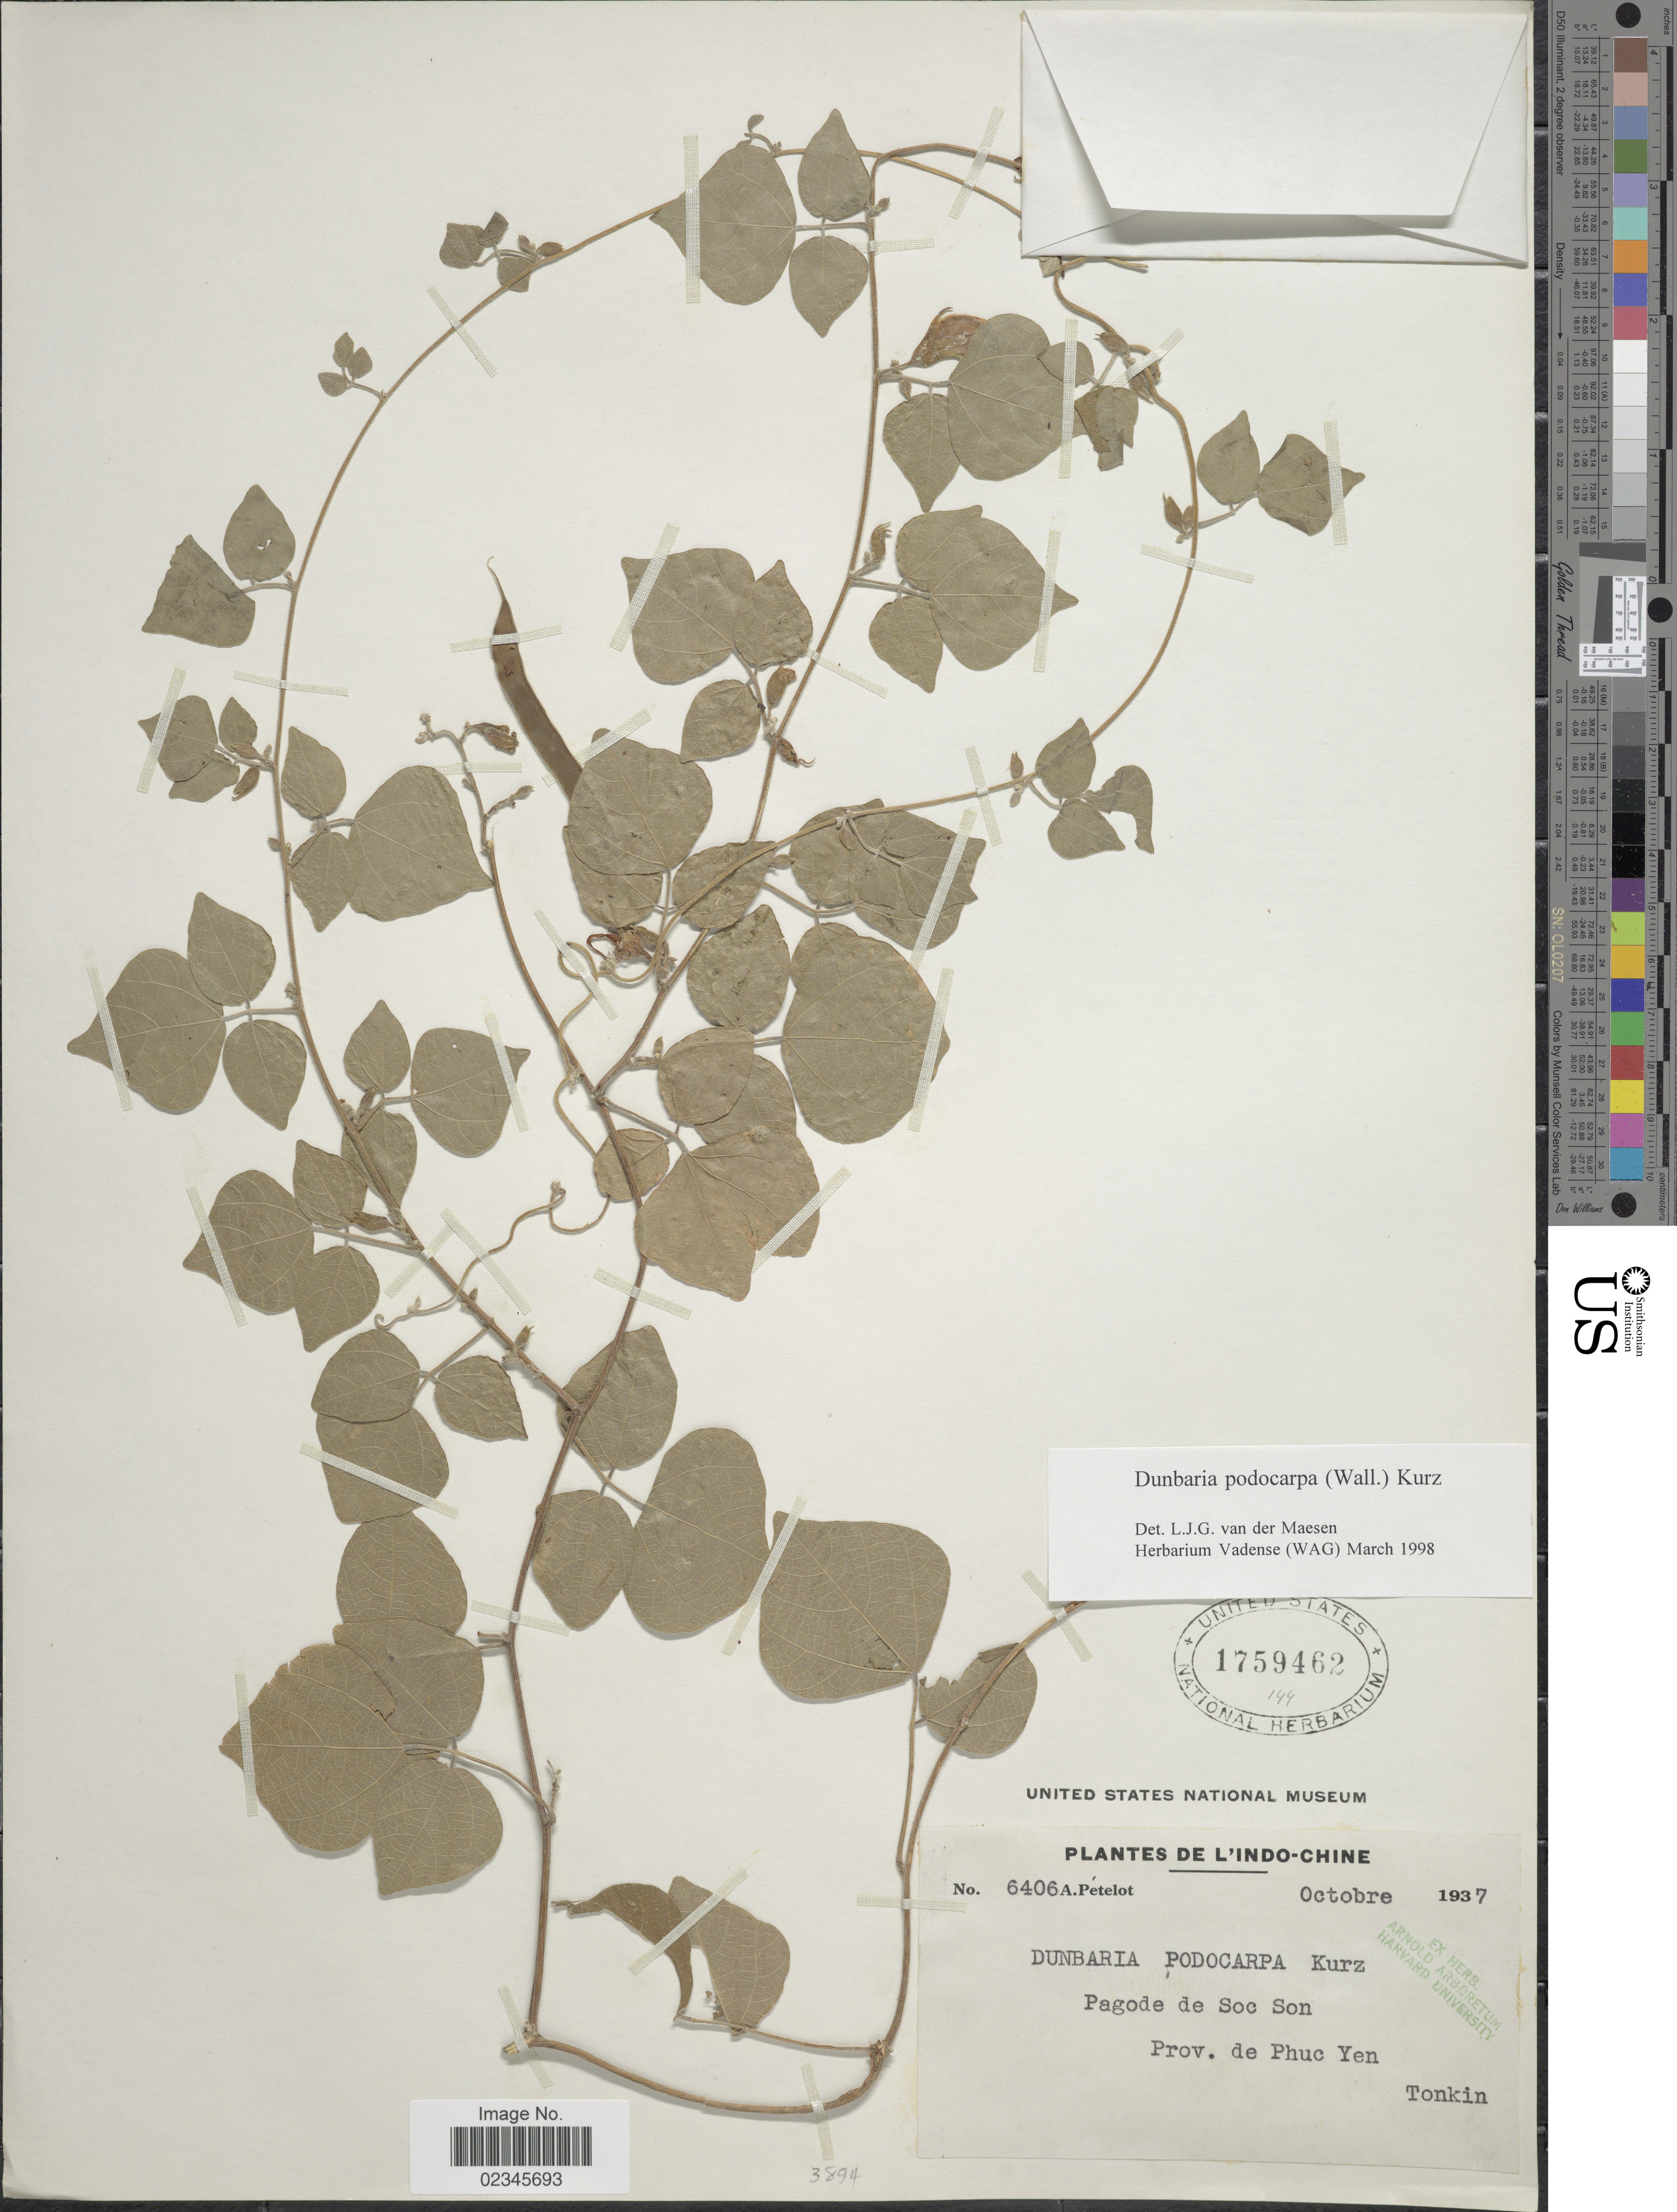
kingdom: Plantae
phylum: Tracheophyta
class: Magnoliopsida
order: Fabales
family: Fabaceae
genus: Dunbaria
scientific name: Dunbaria podocarpa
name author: Kurz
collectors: A. Petelot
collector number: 6406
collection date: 1937-10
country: Vietnam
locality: L'Indo-Chine, Pagode de Soc Son, Prov. de Phuc Yen.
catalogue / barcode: US 1759462